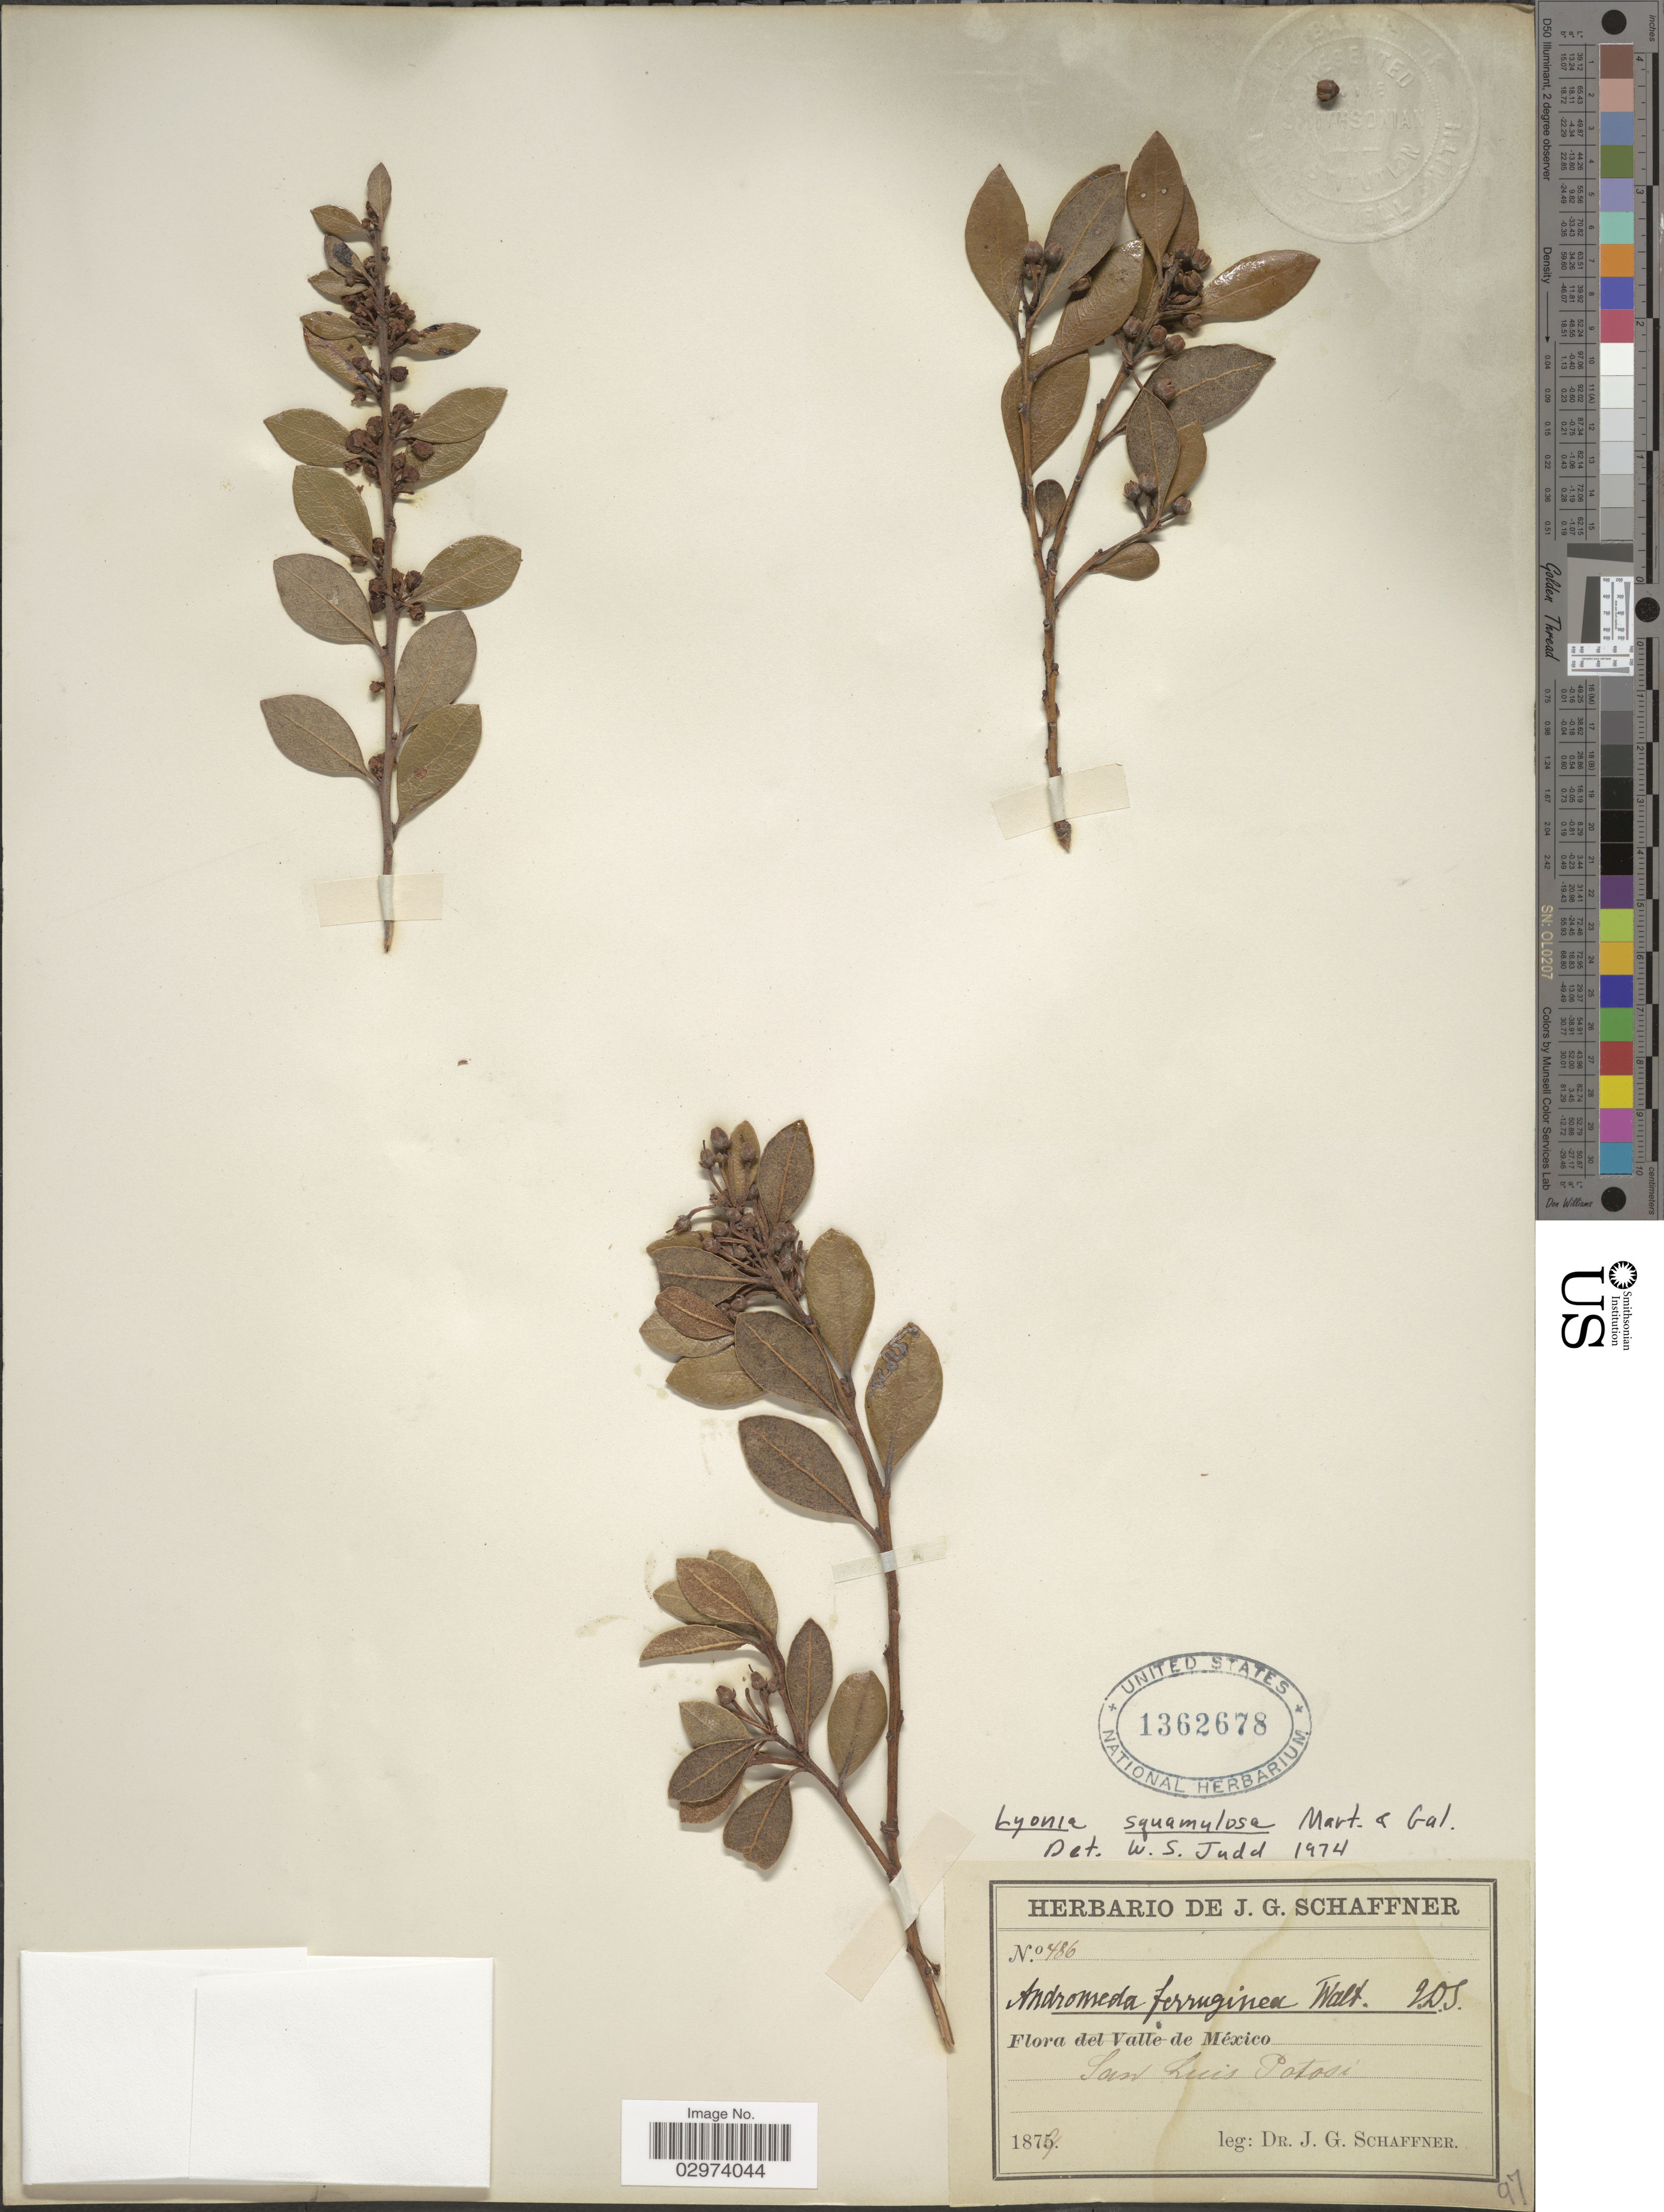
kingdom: Plantae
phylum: Tracheophyta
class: Magnoliopsida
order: Ericales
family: Ericaceae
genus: Lyonia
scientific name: Lyonia squamulosa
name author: M. Martens & Galeotti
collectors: J. G. Schaffner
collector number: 486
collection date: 1879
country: Mexico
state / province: San Luis Potosí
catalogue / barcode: US 1362678